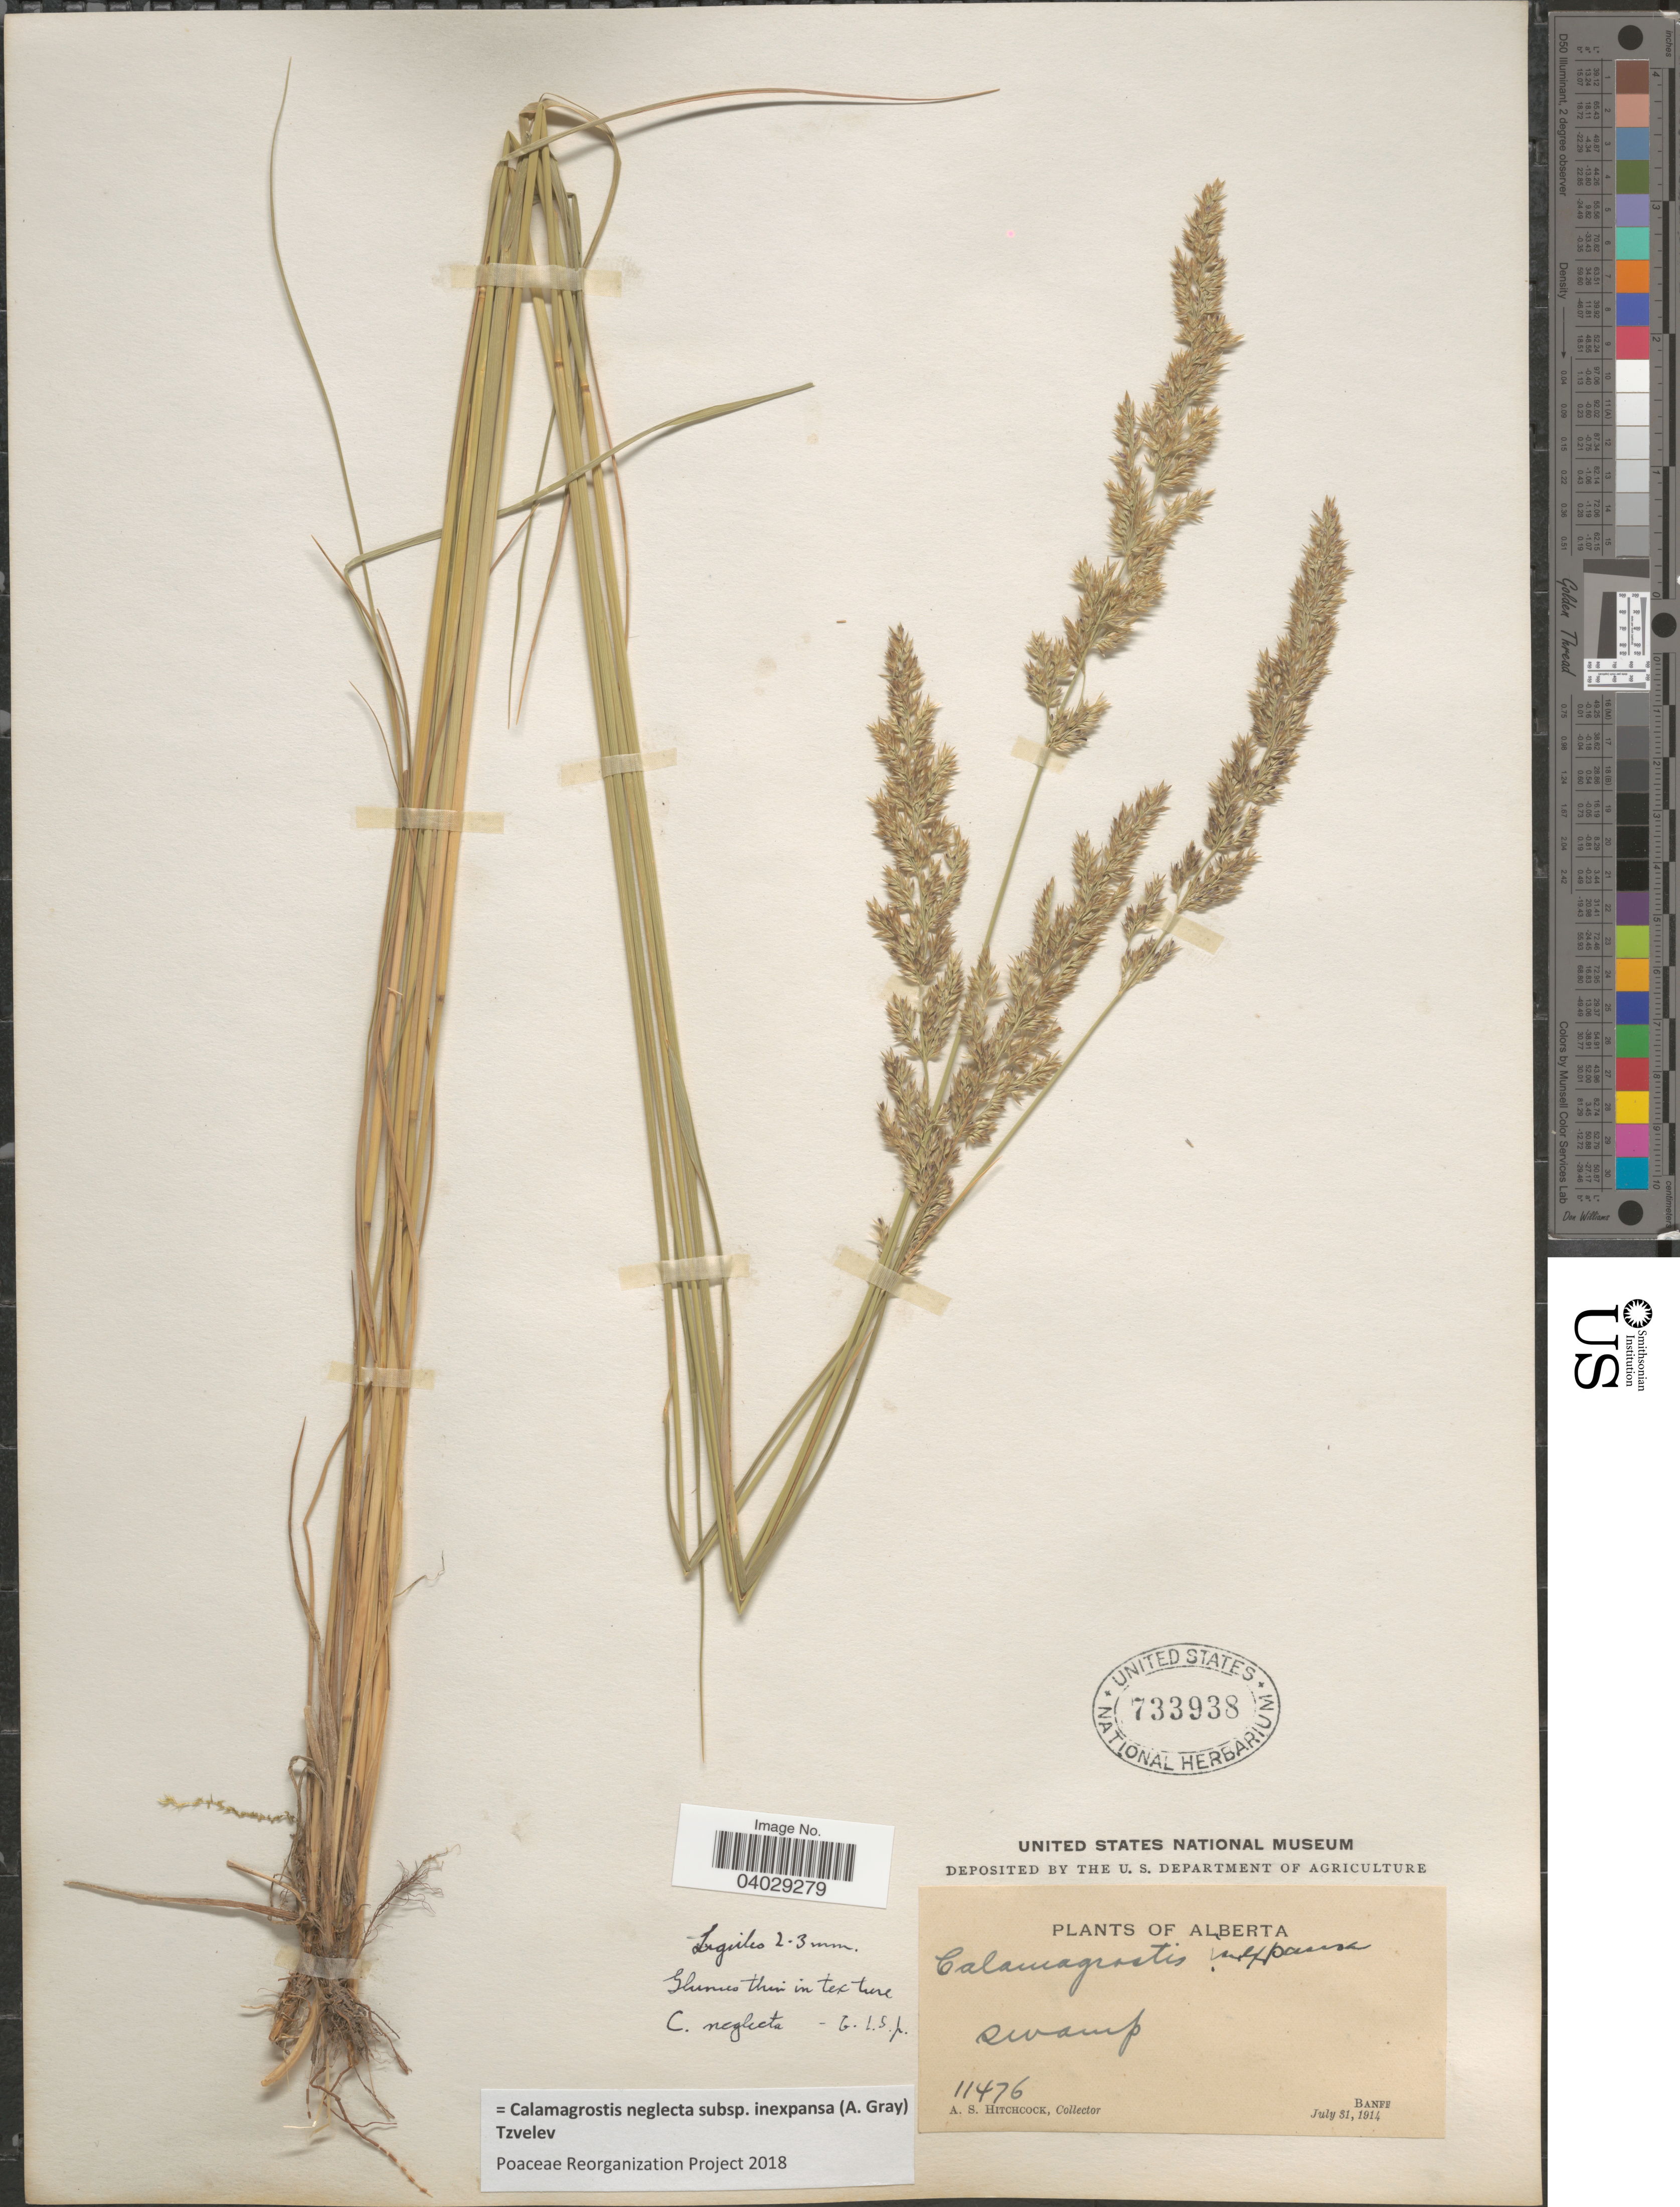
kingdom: Plantae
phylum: Tracheophyta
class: Liliopsida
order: Poales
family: Poaceae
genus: Calamagrostis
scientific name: Calamagrostis neglecta subsp. inexpansa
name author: (A. Gray) Tzvelev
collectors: A. S. Hitchcock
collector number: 11476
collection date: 1914-07-31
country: Canada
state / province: Alberta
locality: Swamp. Banff.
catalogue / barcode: US 733938